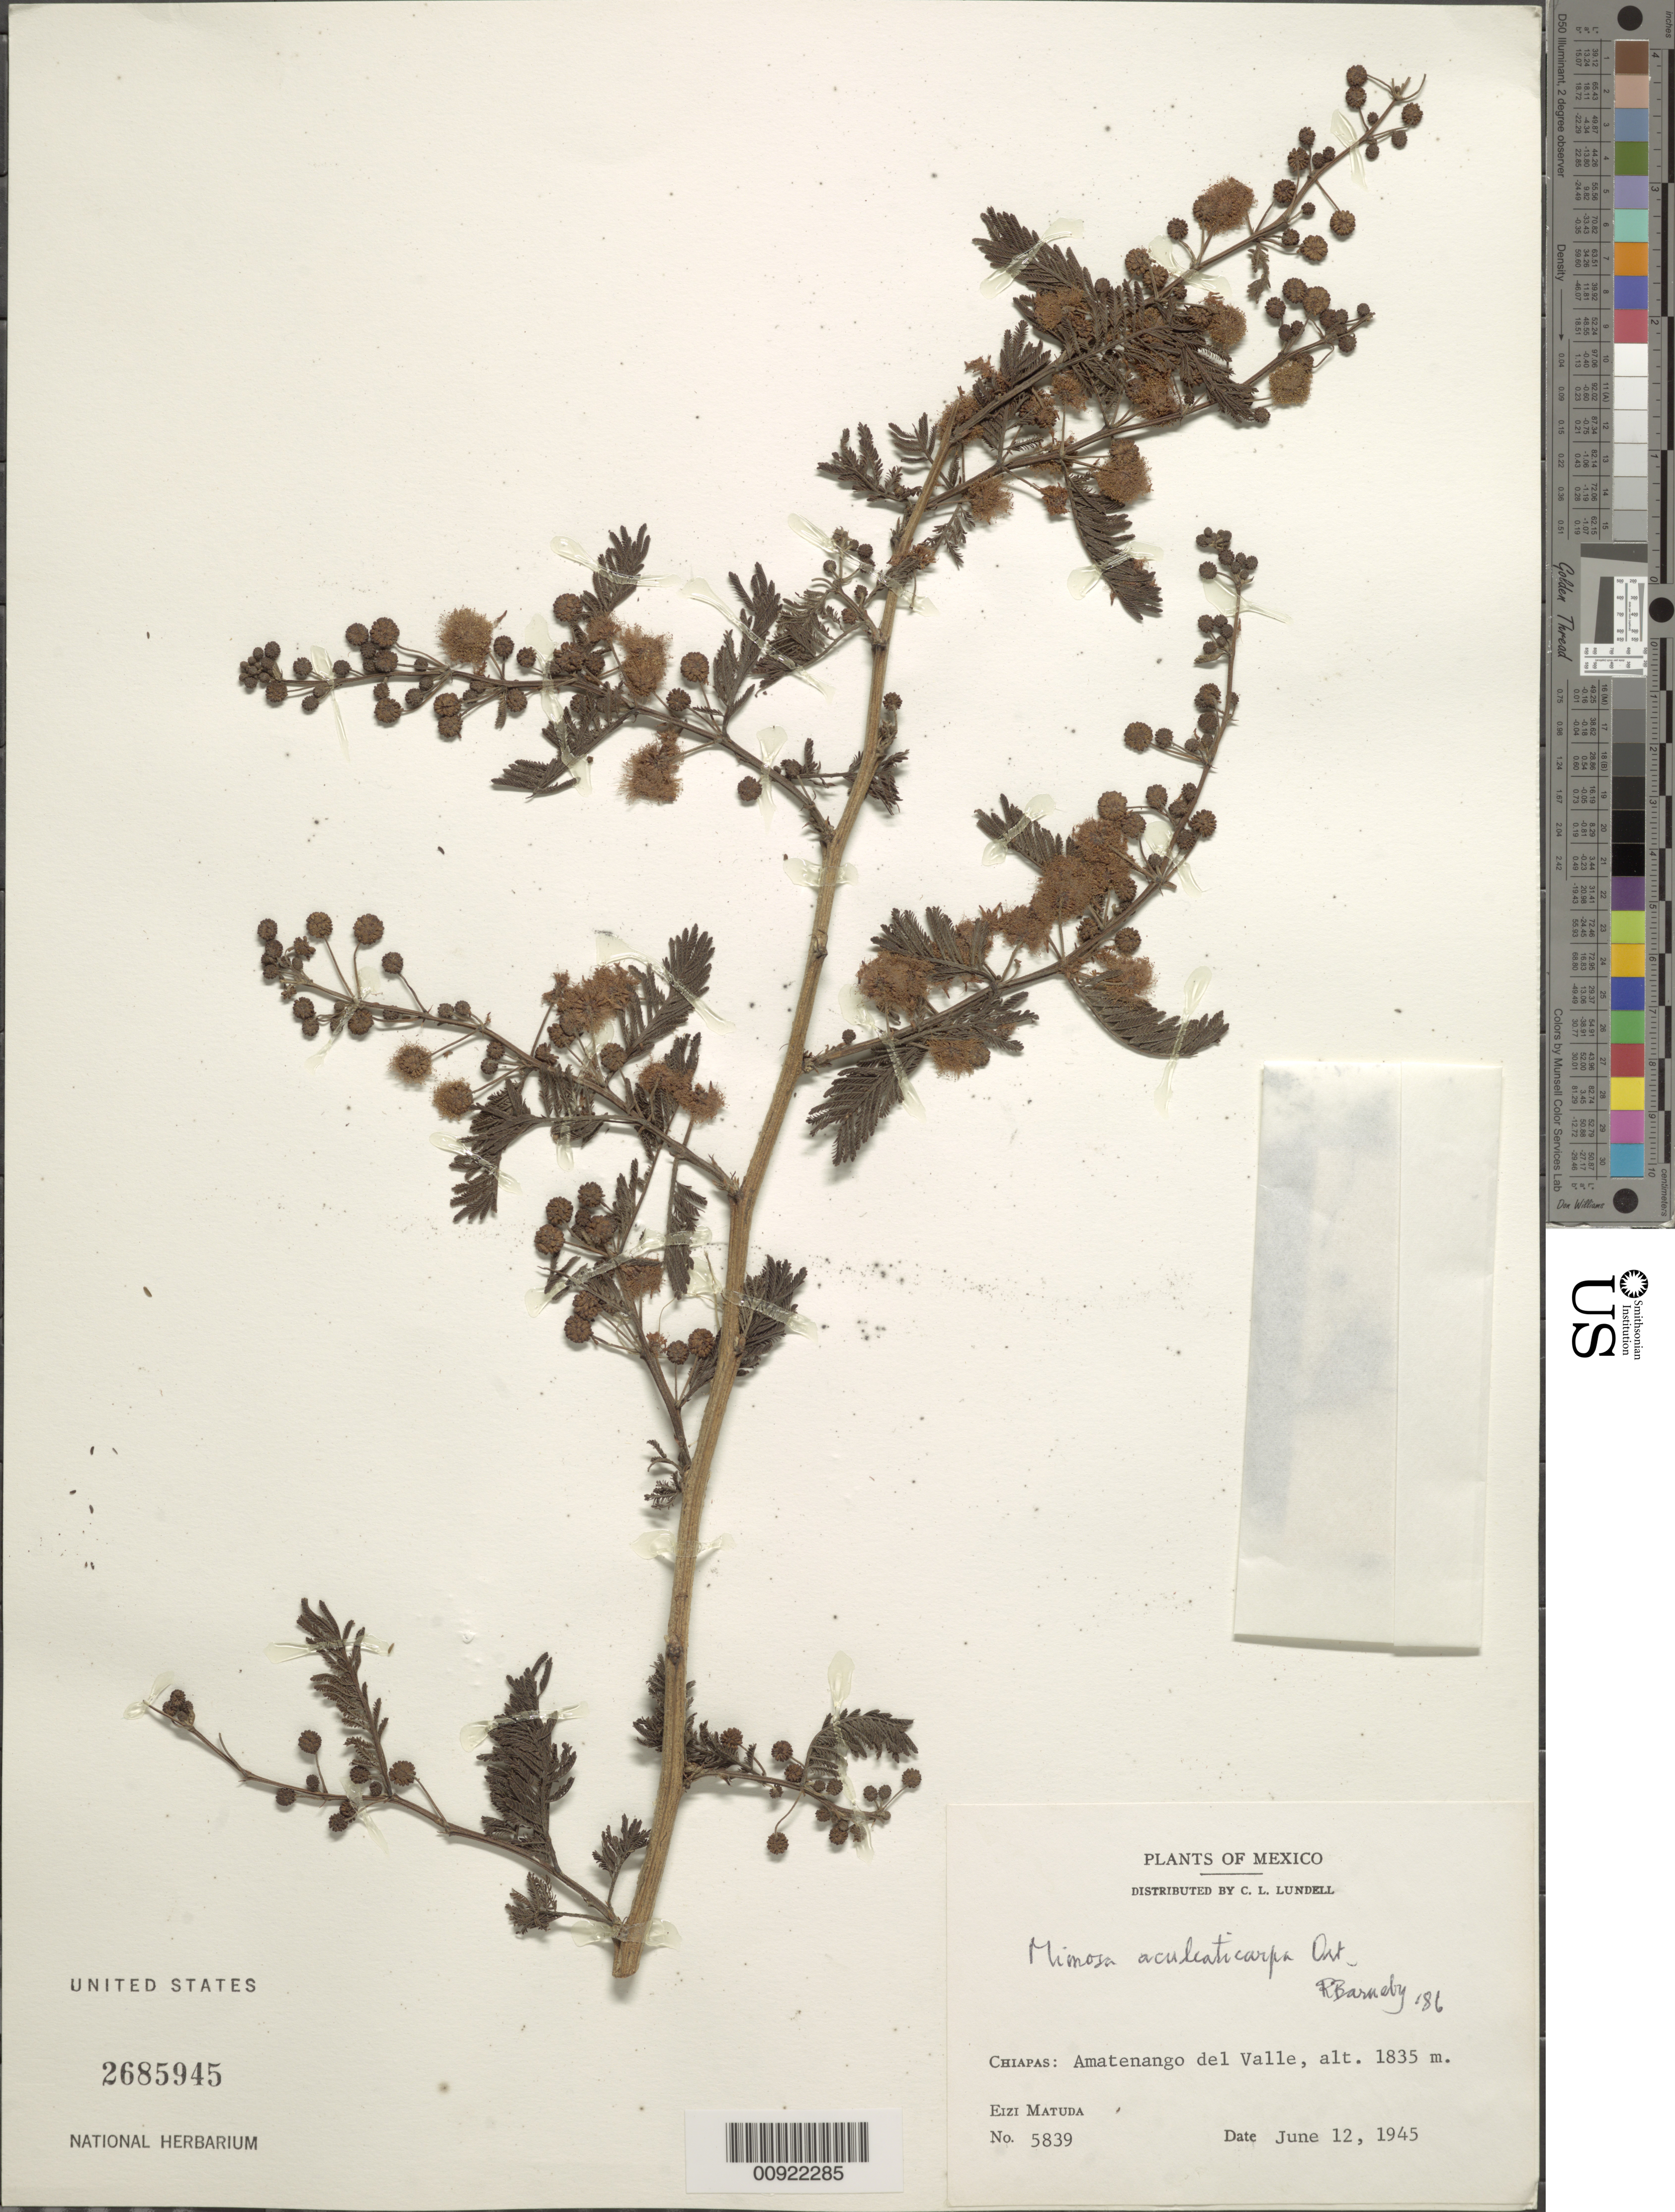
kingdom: Plantae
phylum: Tracheophyta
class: Magnoliopsida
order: Fabales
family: Fabaceae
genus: Mimosa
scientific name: Mimosa aculeaticarpa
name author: Ortega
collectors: E. Matuda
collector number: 5839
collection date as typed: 12 Jun 1945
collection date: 1945-06-12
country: Mexico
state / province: Chiapas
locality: Chiapas: Amatenango del Valle.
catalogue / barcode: US 2685945